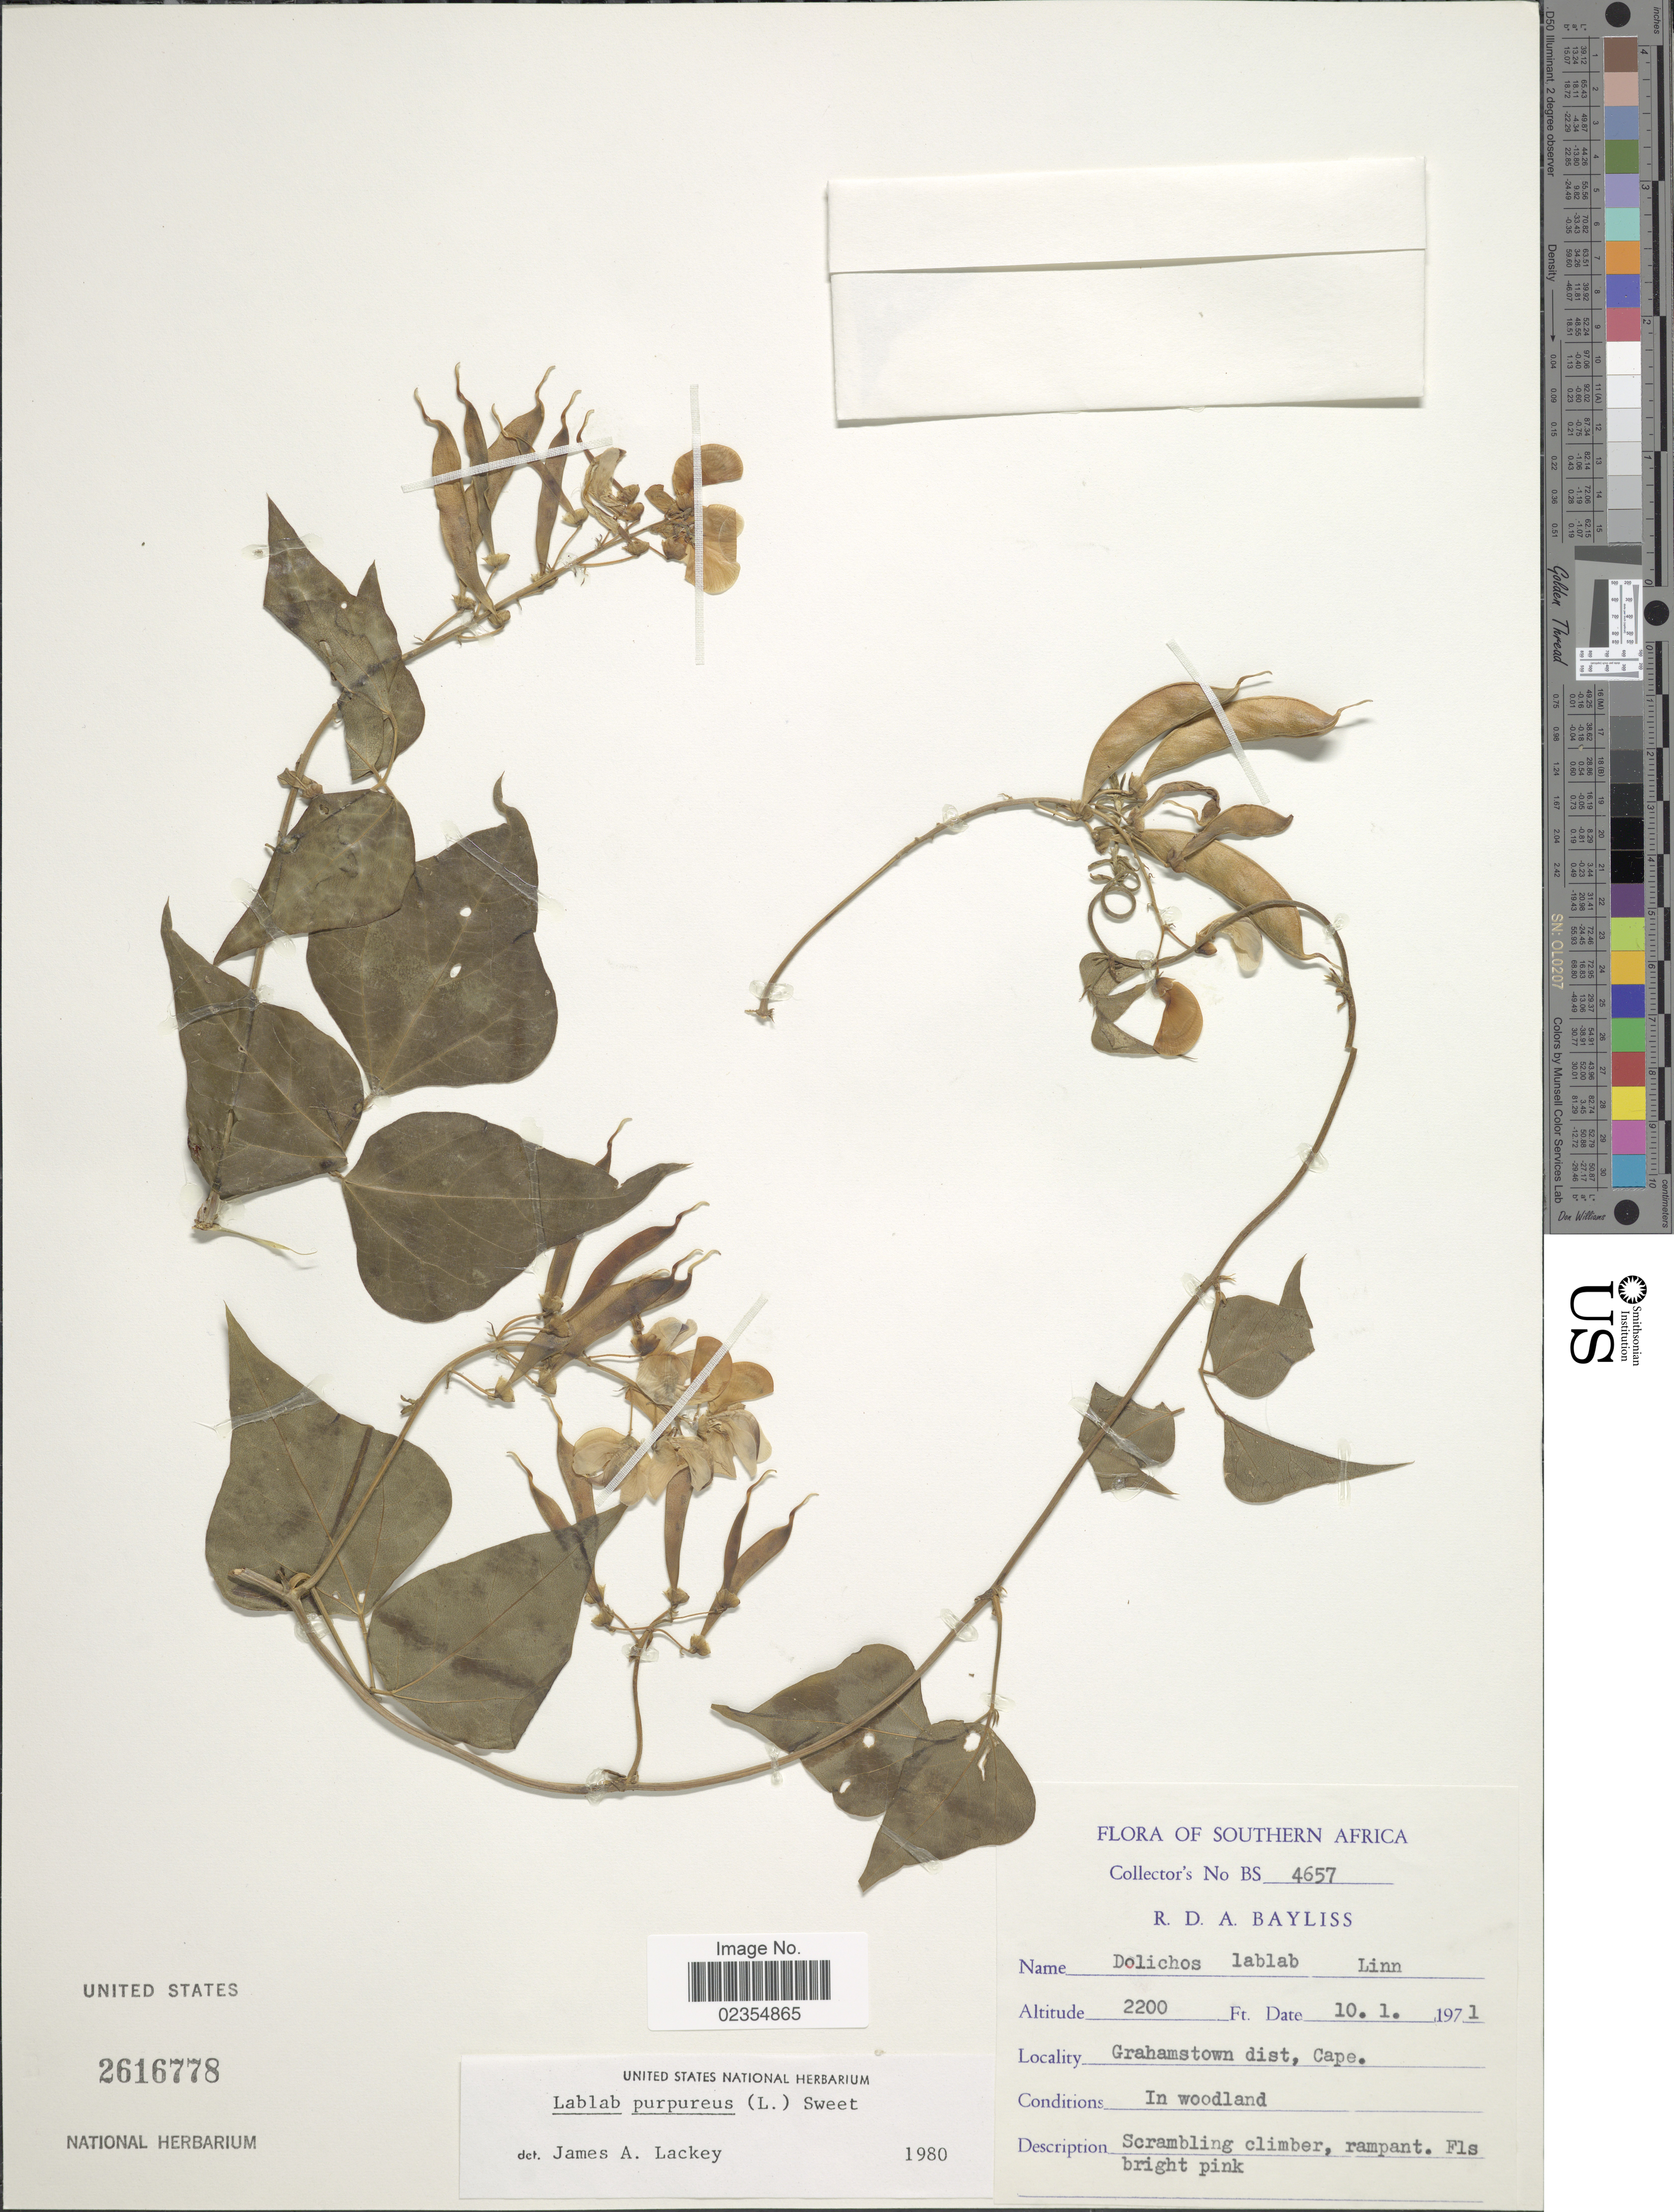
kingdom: Plantae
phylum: Tracheophyta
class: Magnoliopsida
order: Fabales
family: Fabaceae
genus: Lablab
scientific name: Lablab purpureus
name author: (L.) Sweet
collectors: R. Bayliss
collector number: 4657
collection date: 1971-01-10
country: South Africa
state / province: Eastern Cape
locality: Southern Africa, Grahamstown dist, Cape, in woodland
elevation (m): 671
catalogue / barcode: US 2616778